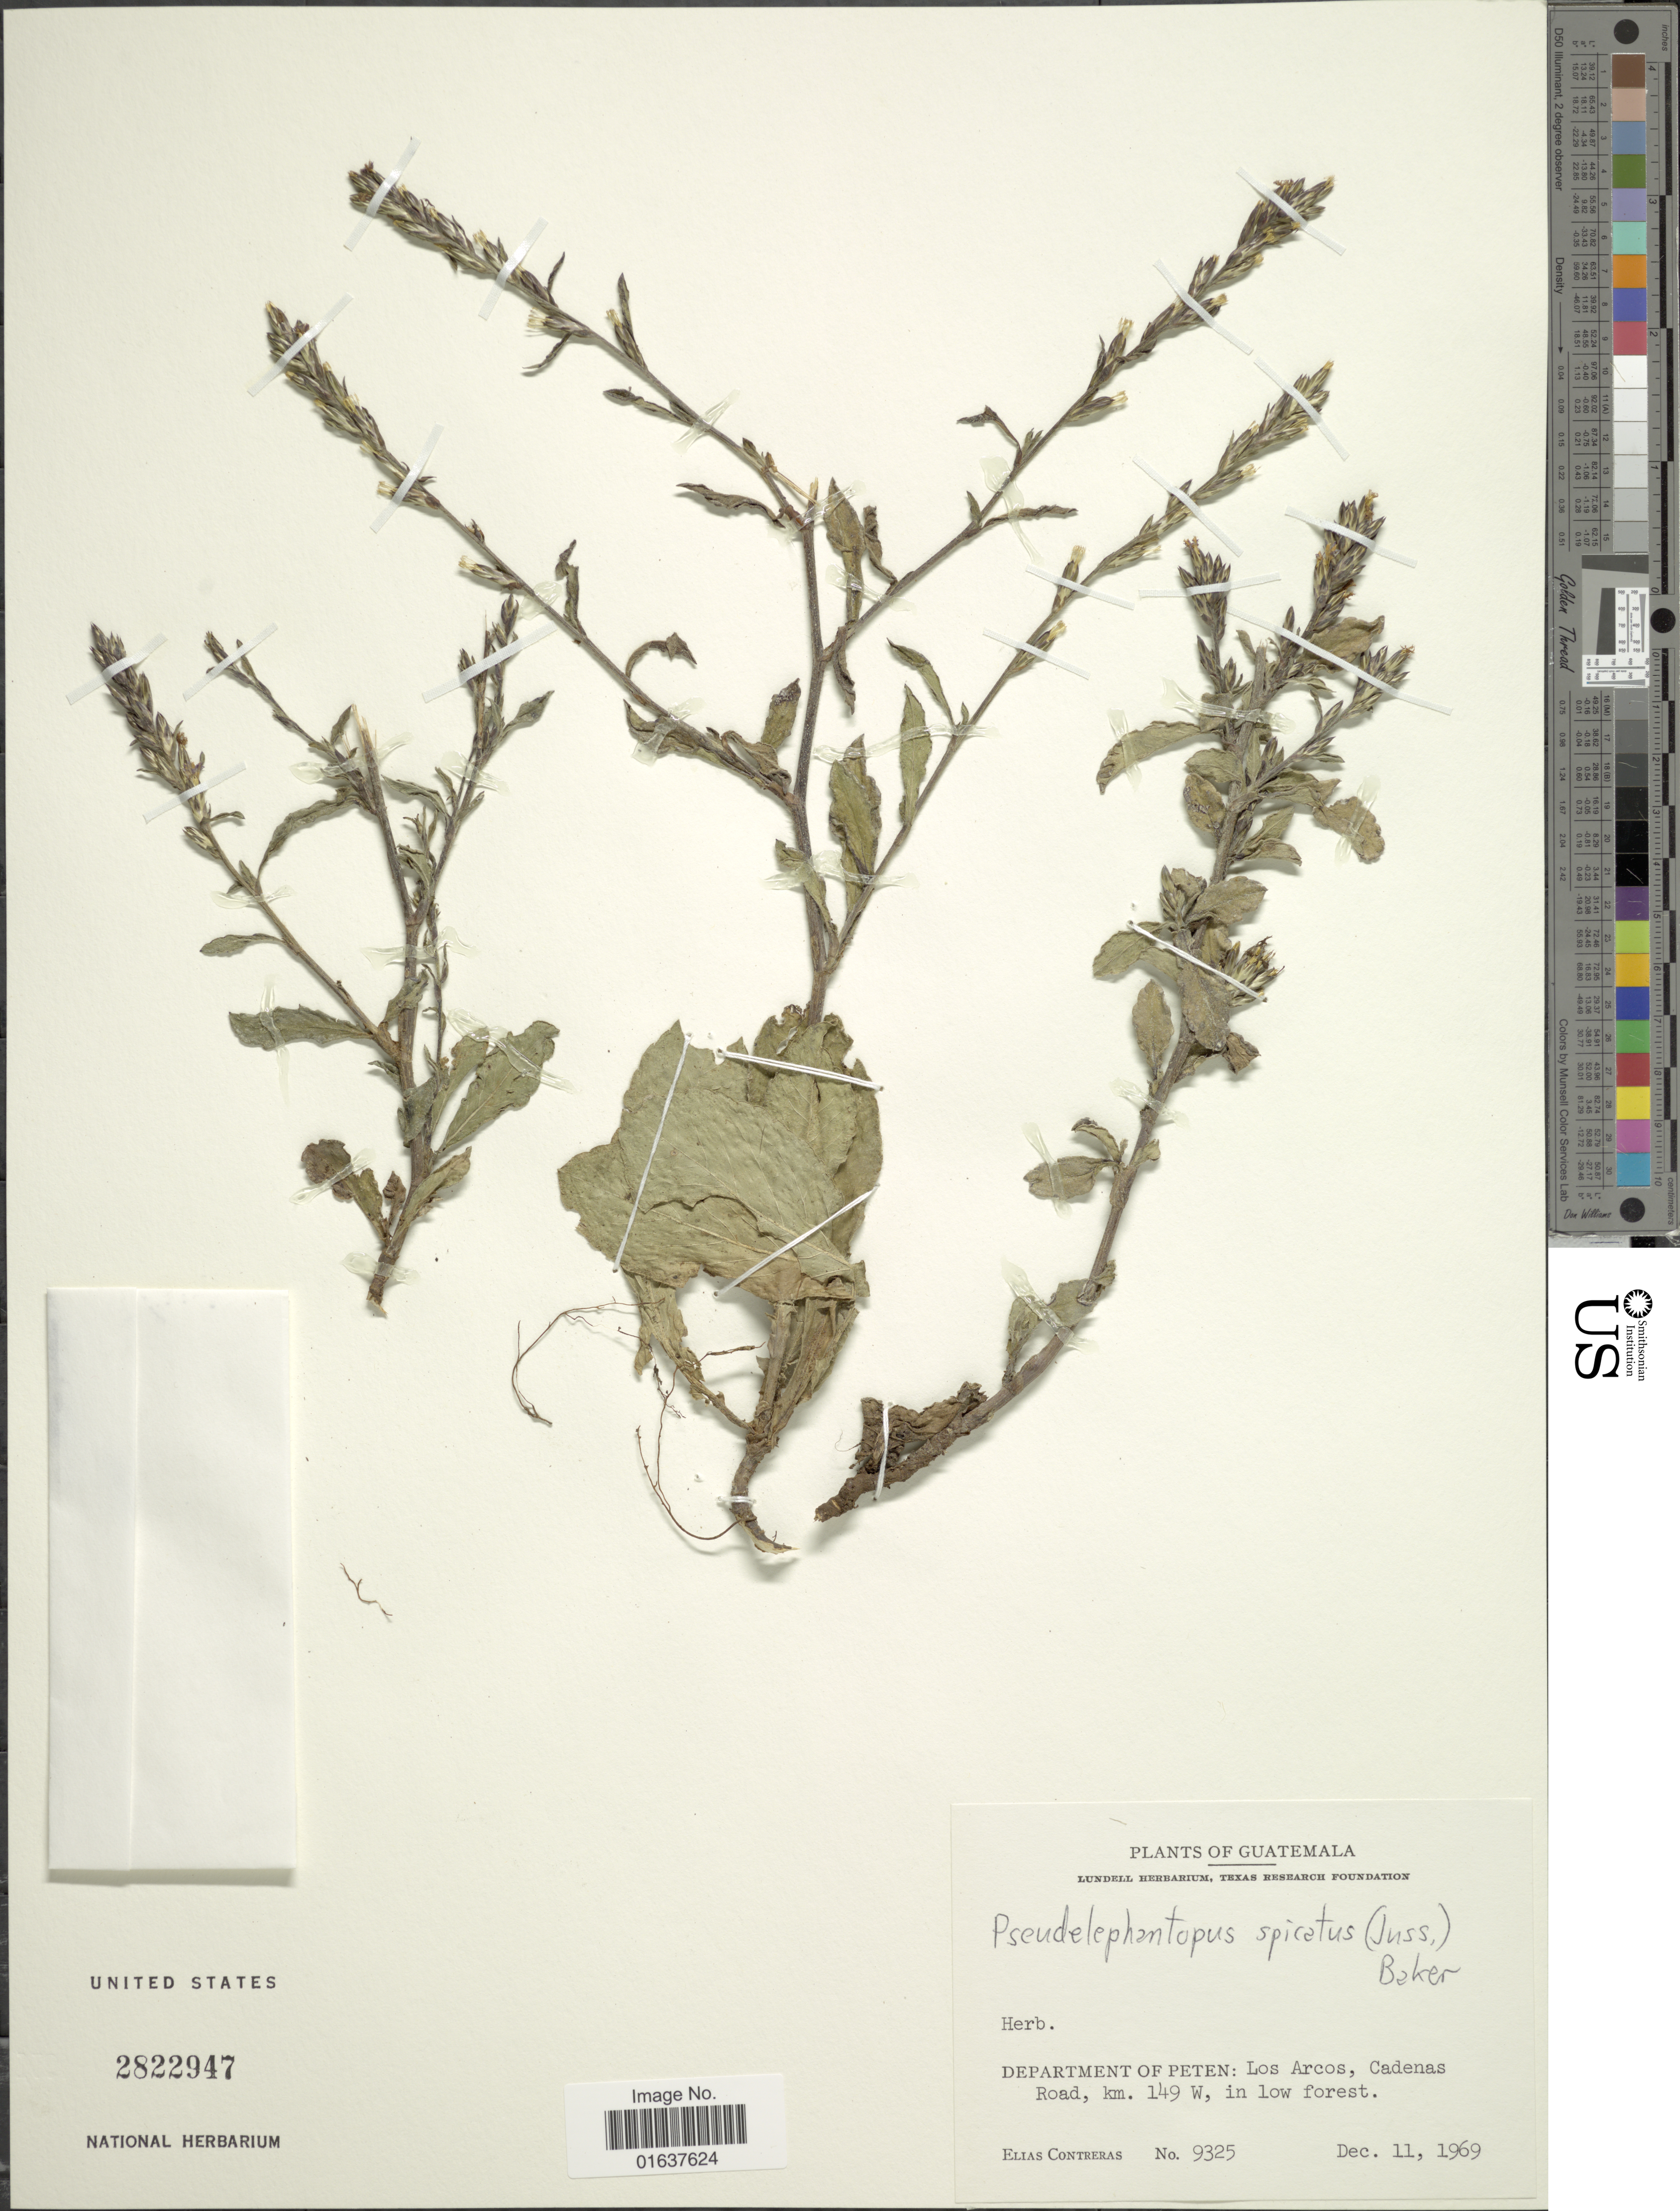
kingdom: Plantae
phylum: Tracheophyta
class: Magnoliopsida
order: Asterales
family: Asteraceae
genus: Pseudelephantopus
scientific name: Pseudelephantopus spicatus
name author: (Juss. ex Aubl.) C.F. Baker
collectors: E. Contreras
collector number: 9325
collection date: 1969-12-11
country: Guatemala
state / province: El Petén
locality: Department of Peten: Los Arcos, Cadenas Road, Km. 149 W. in low forest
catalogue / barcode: US 2822947